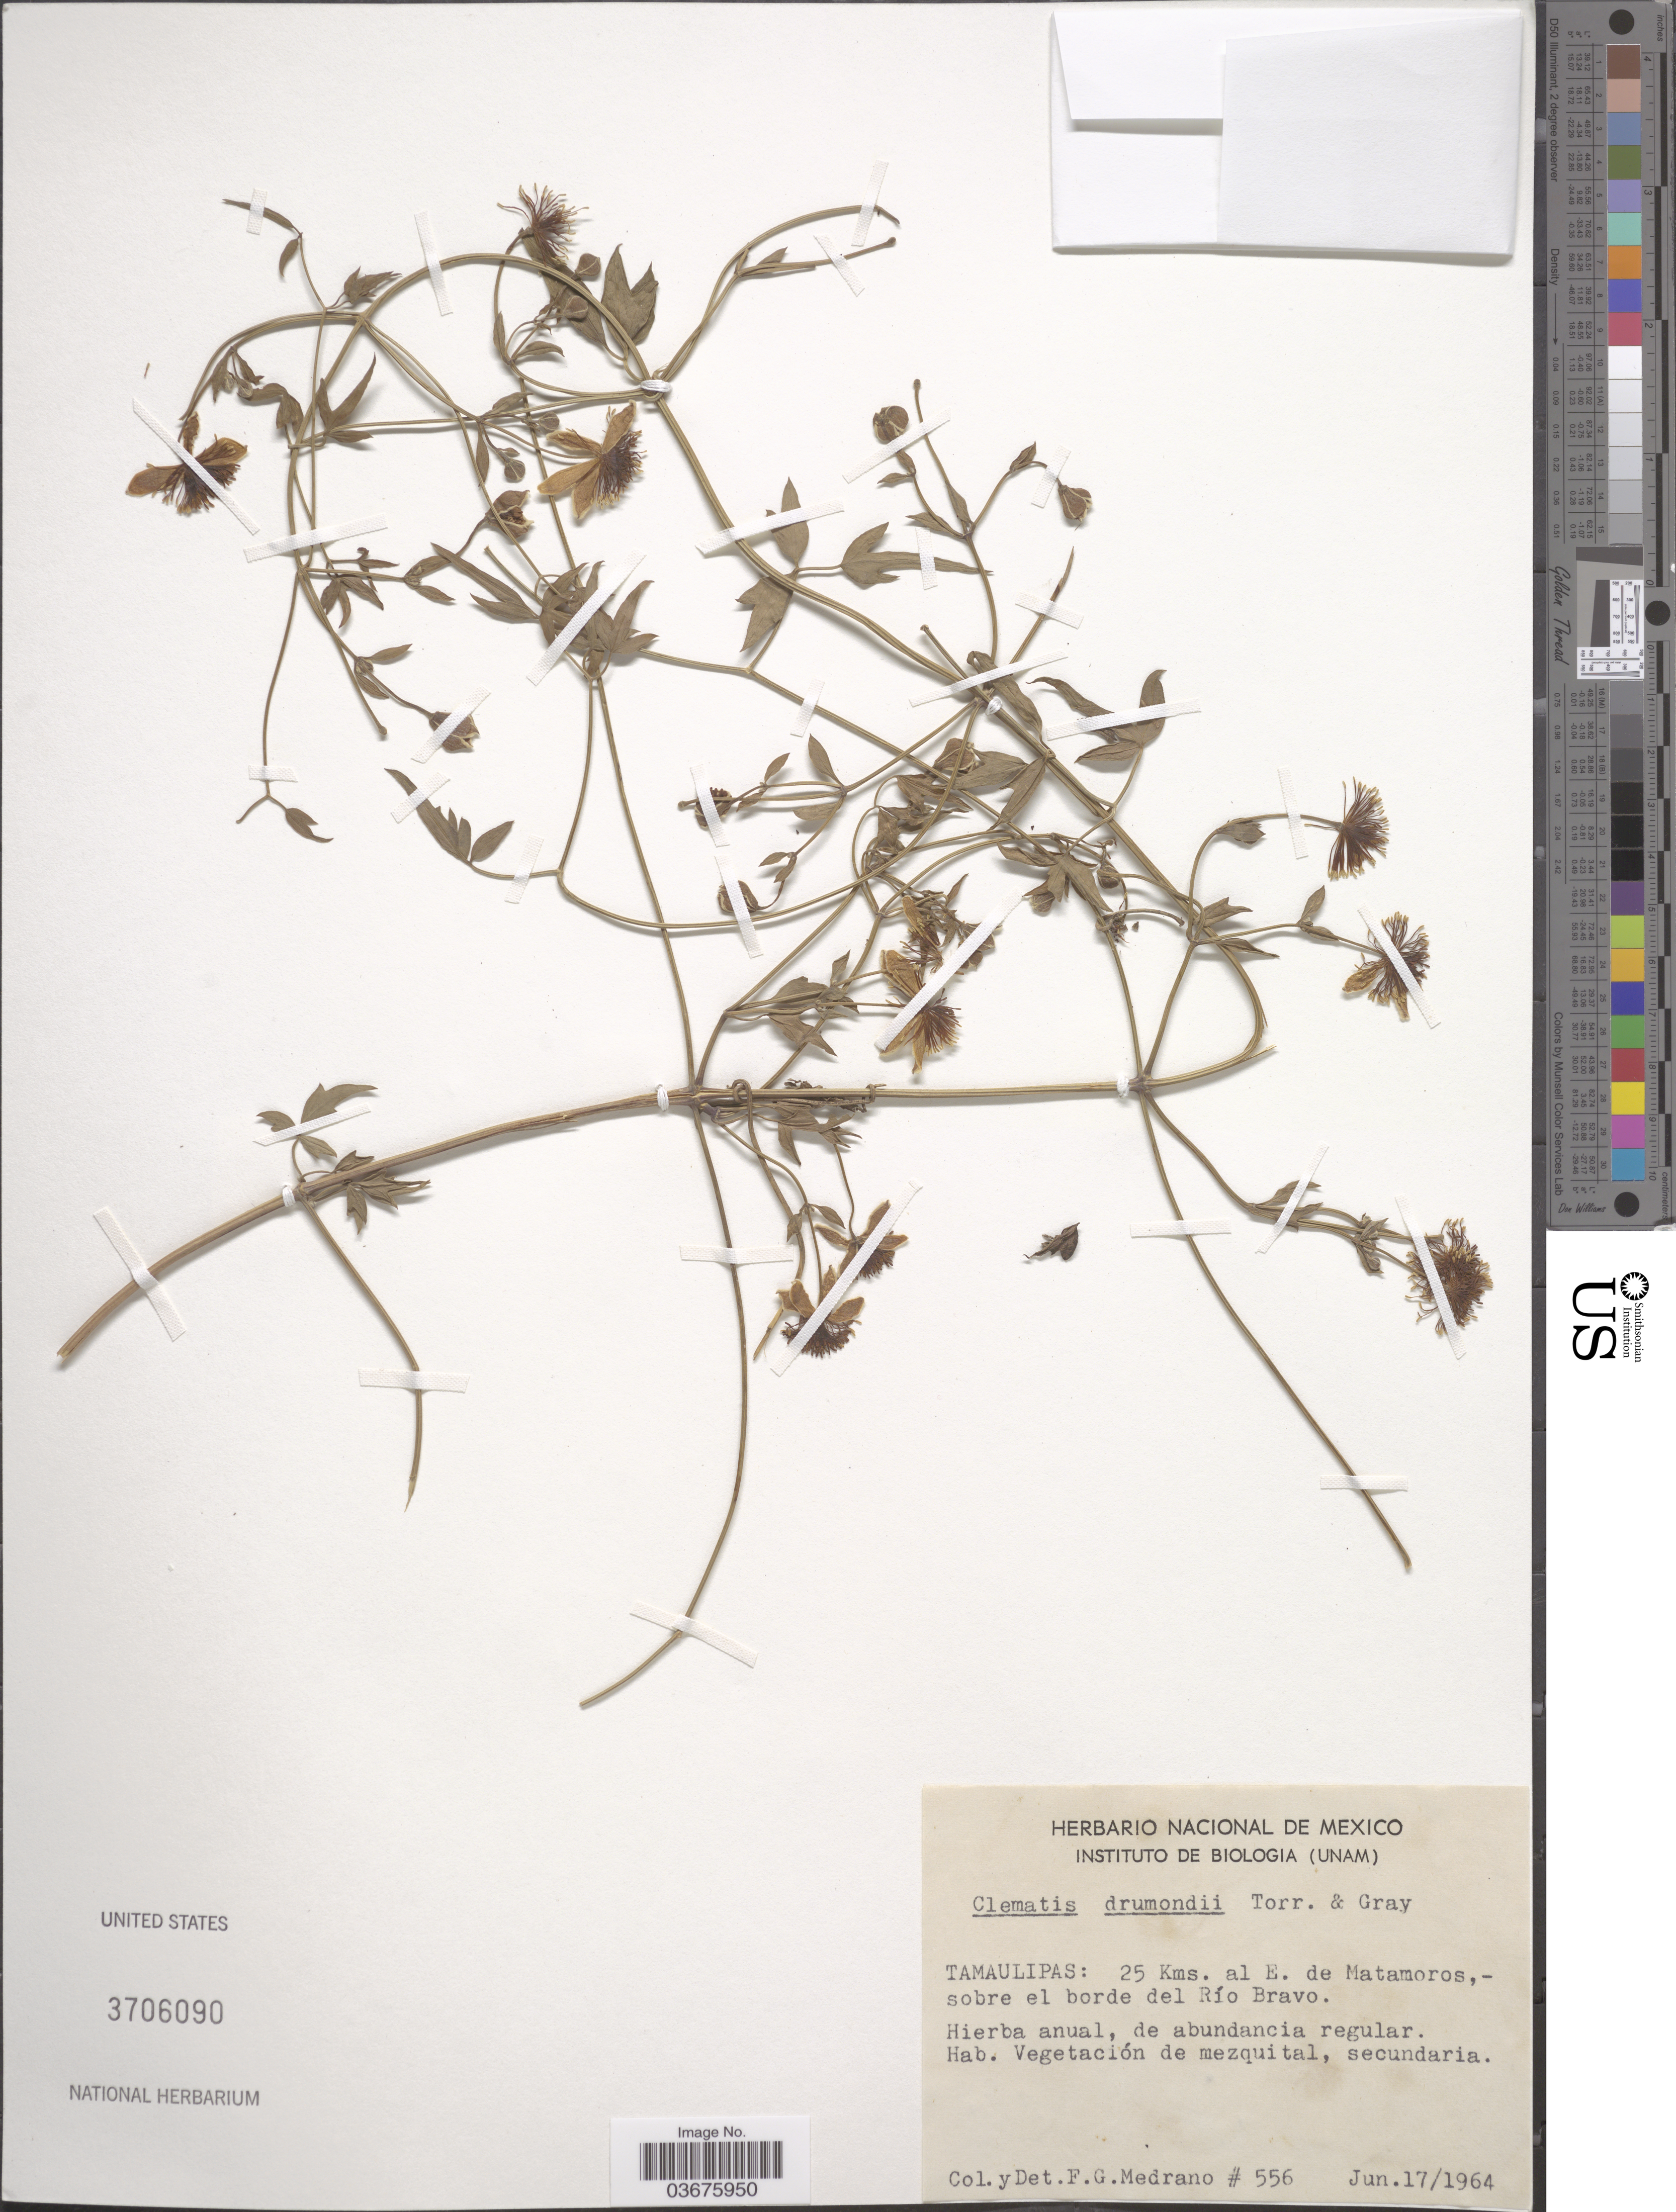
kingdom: Plantae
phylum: Tracheophyta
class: Magnoliopsida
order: Ranunculales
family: Ranunculaceae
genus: Clematis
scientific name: Clematis drummondii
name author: Torr. & A. Gray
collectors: F. Medrano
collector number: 556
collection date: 1964-06-17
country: Mexico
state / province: Tamaulipas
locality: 25 Kms. al E. de Matamoros,- sobre el borde del Río Bravo.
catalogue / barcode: US 3706090